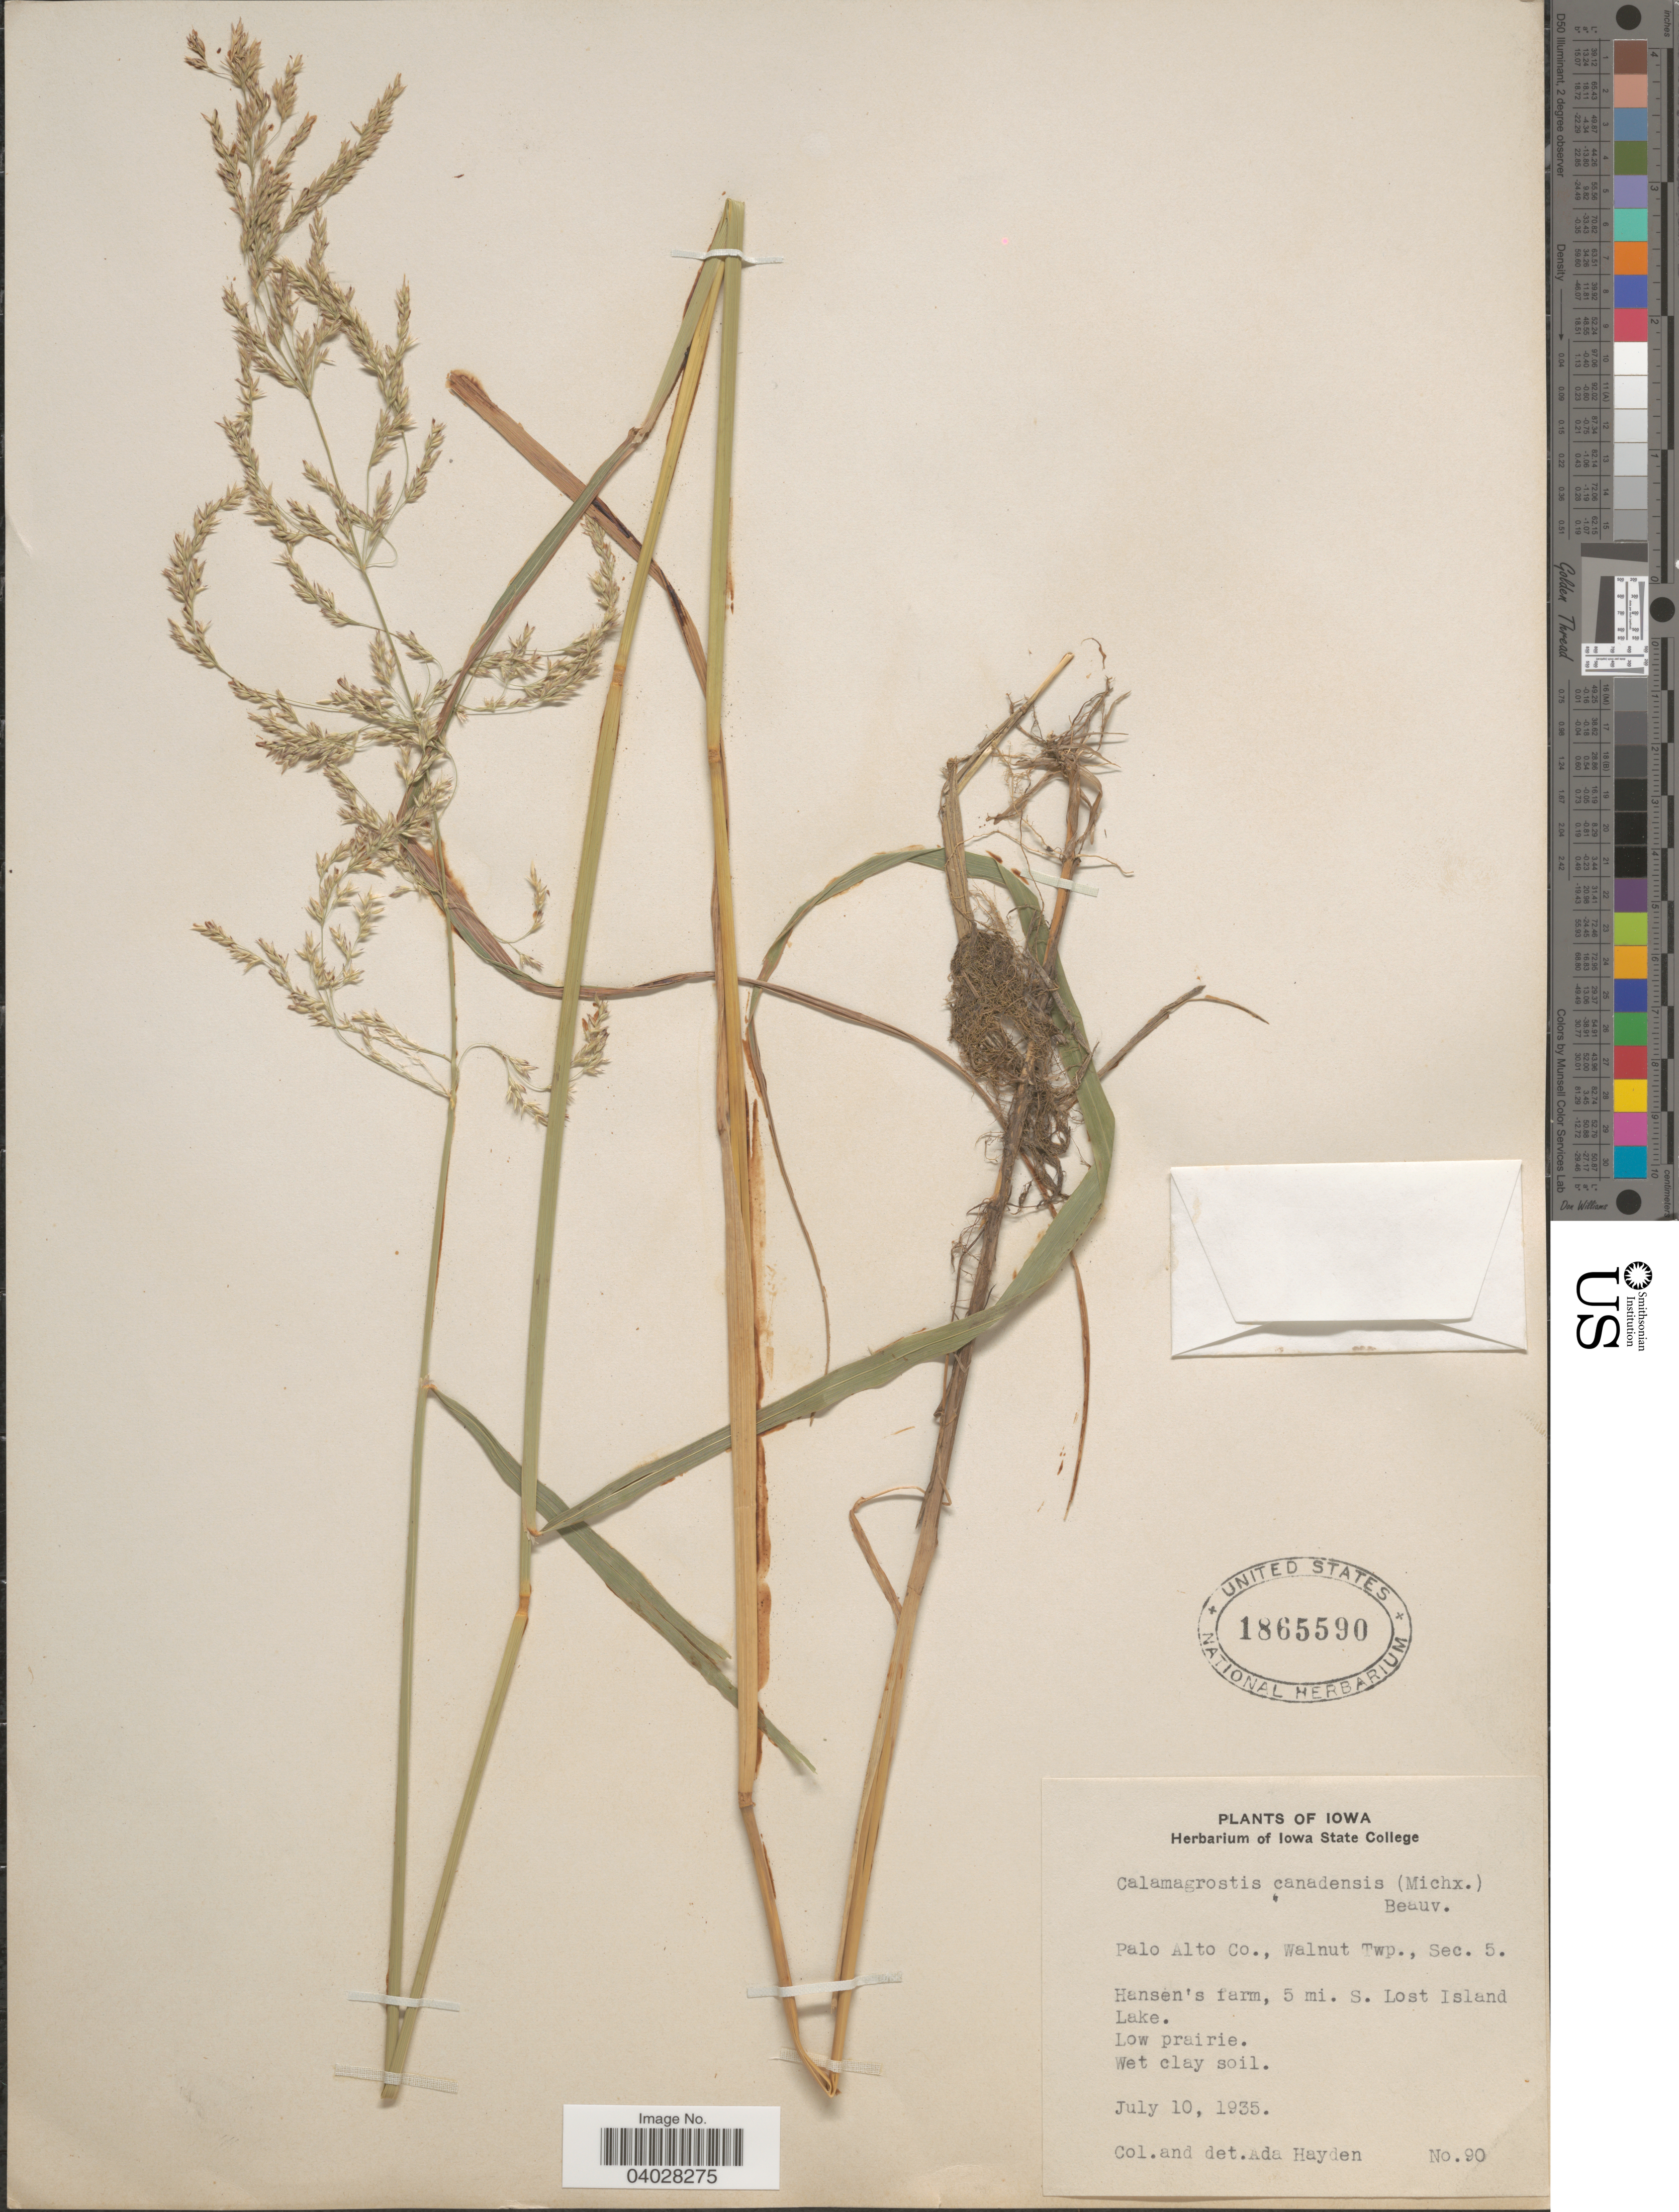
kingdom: Plantae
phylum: Tracheophyta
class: Liliopsida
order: Poales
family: Poaceae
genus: Calamagrostis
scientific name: Calamagrostis canadensis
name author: (Michx.) P. Beauv.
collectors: Ada Hayden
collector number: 90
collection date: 1935-07-10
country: United States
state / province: Iowa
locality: Palo Alto Co., Walnut Twp., Sec. 5. Hansen's farm, 5 mi. S. Lost Island Lake.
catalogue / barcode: US 1865590